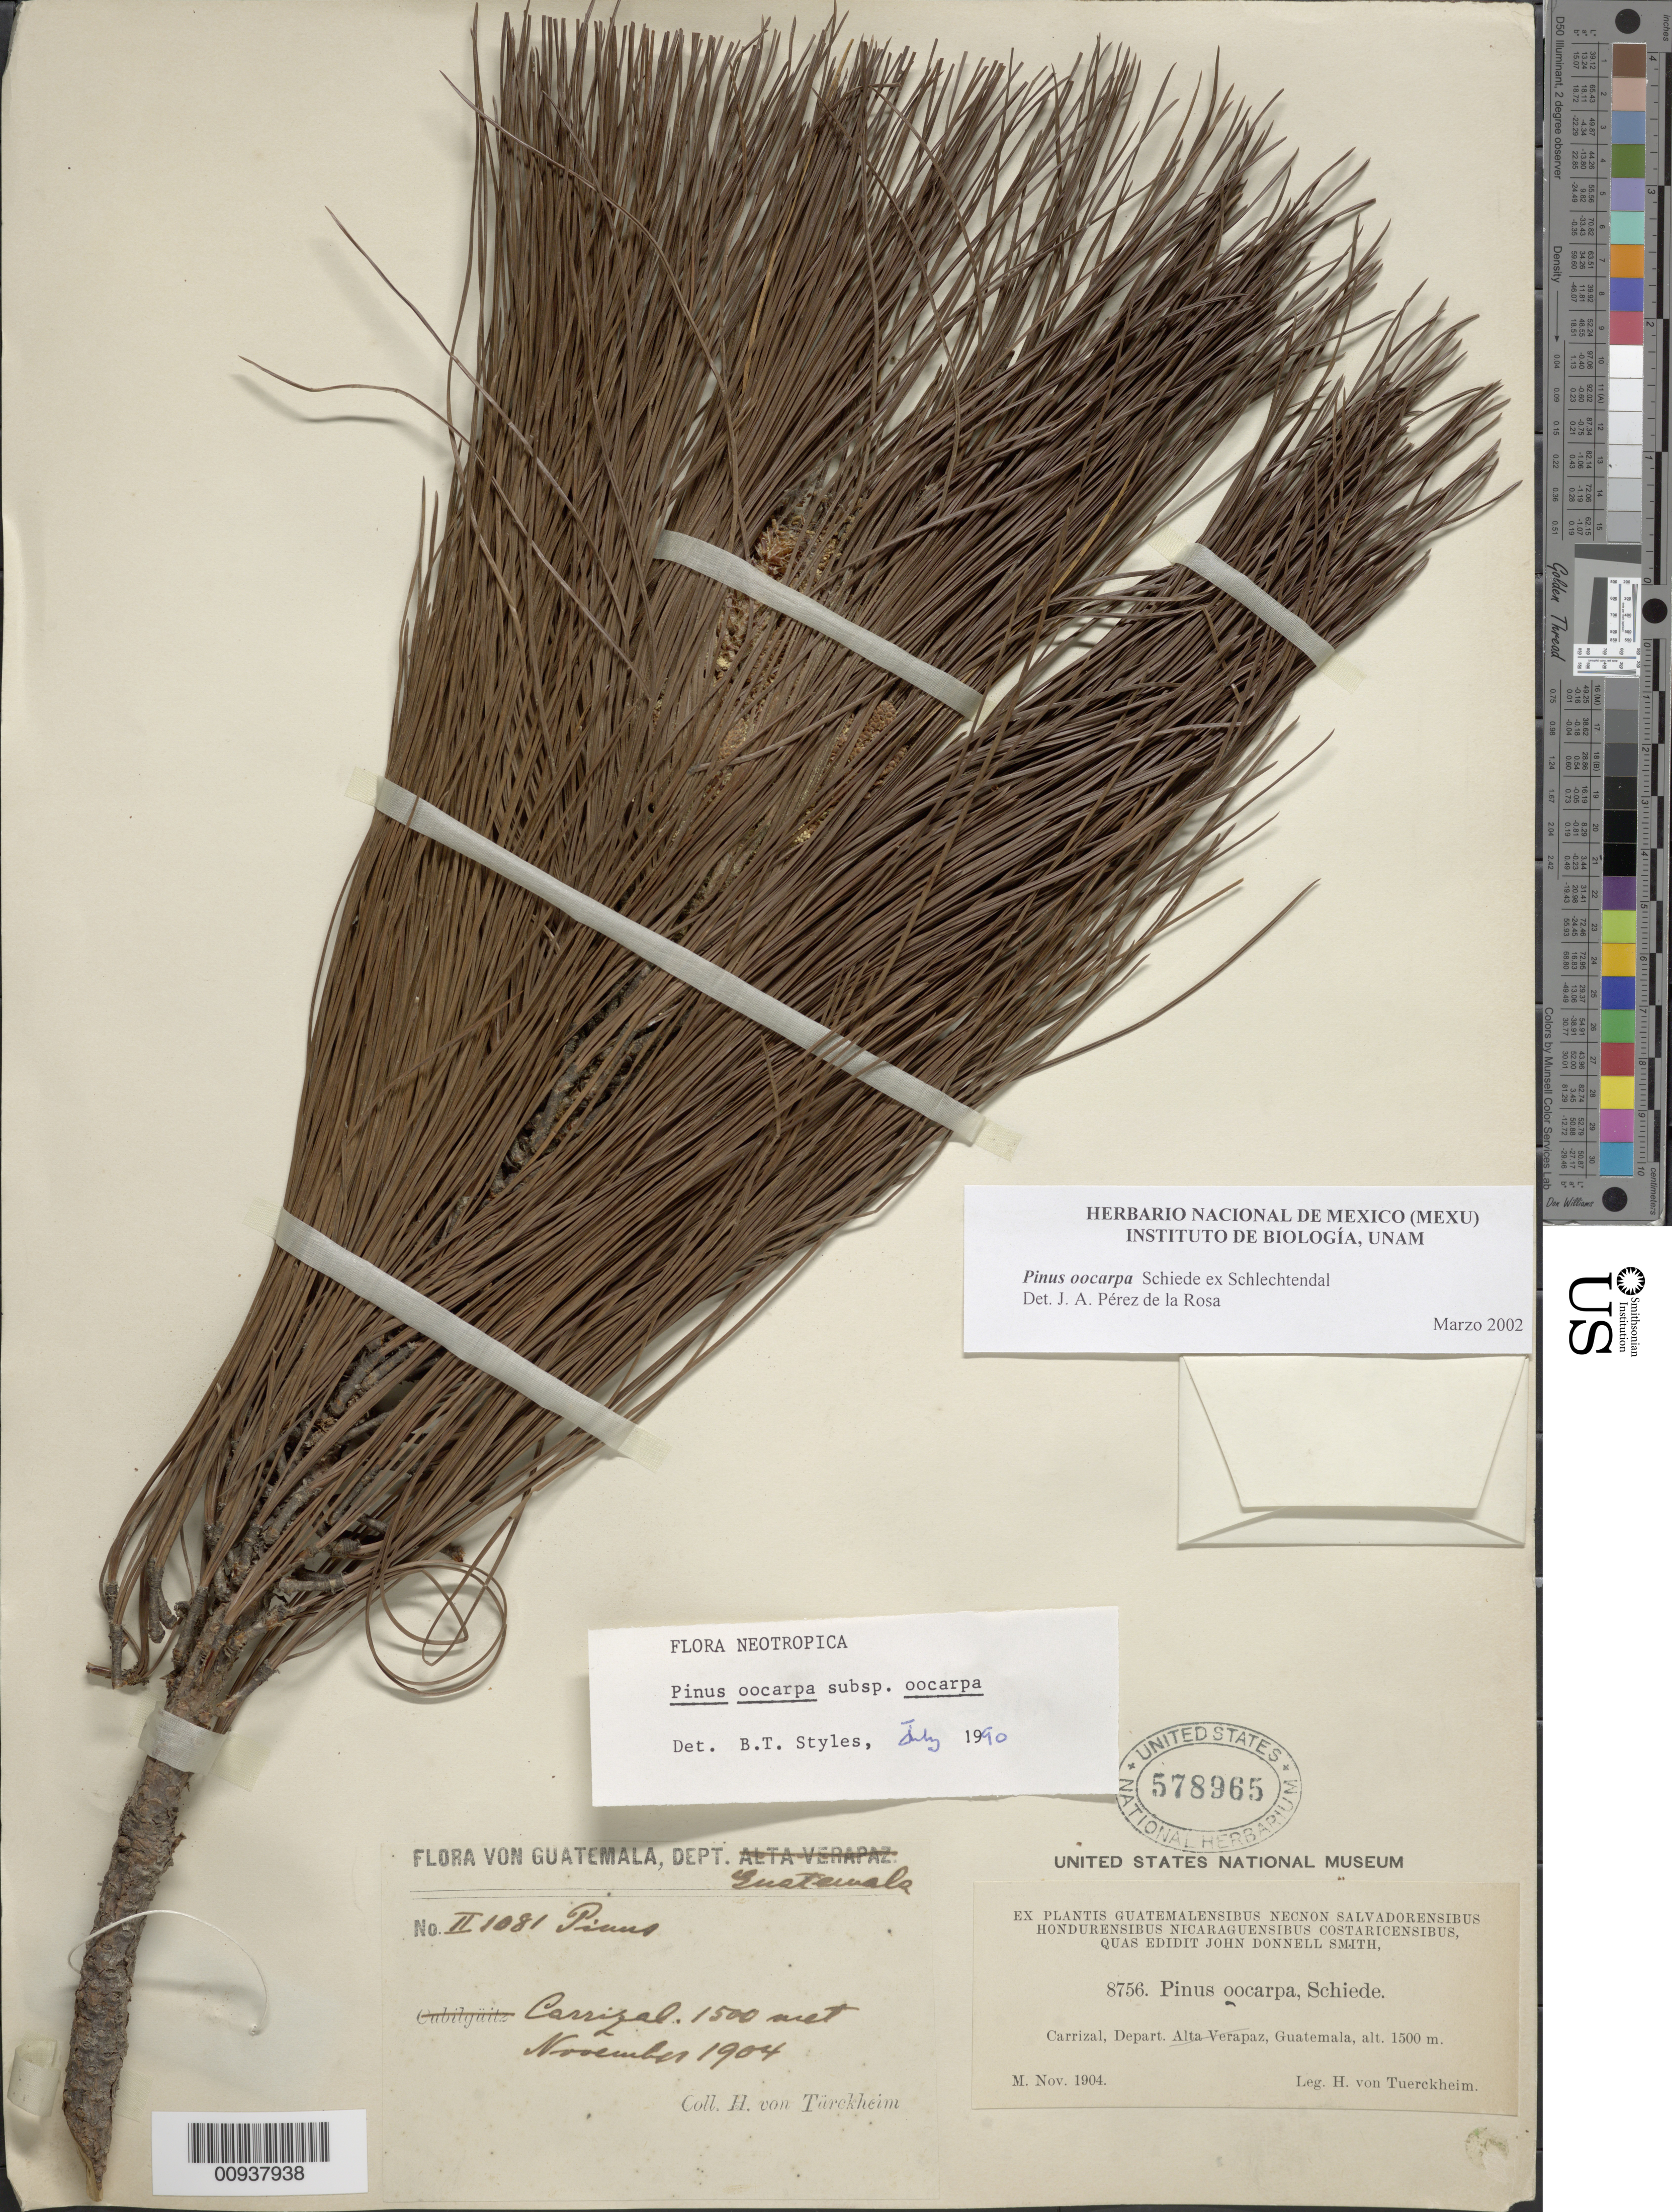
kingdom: Plantae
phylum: Tracheophyta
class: Pinopsida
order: Pinales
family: Pinaceae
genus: Pinus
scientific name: Pinus oocarpa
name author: Schiede ex Schltdl.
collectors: H. von Türckheim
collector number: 8756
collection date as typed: Nov 1904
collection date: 1904-11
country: Guatemala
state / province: Guatemala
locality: Carrizal.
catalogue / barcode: US 578965